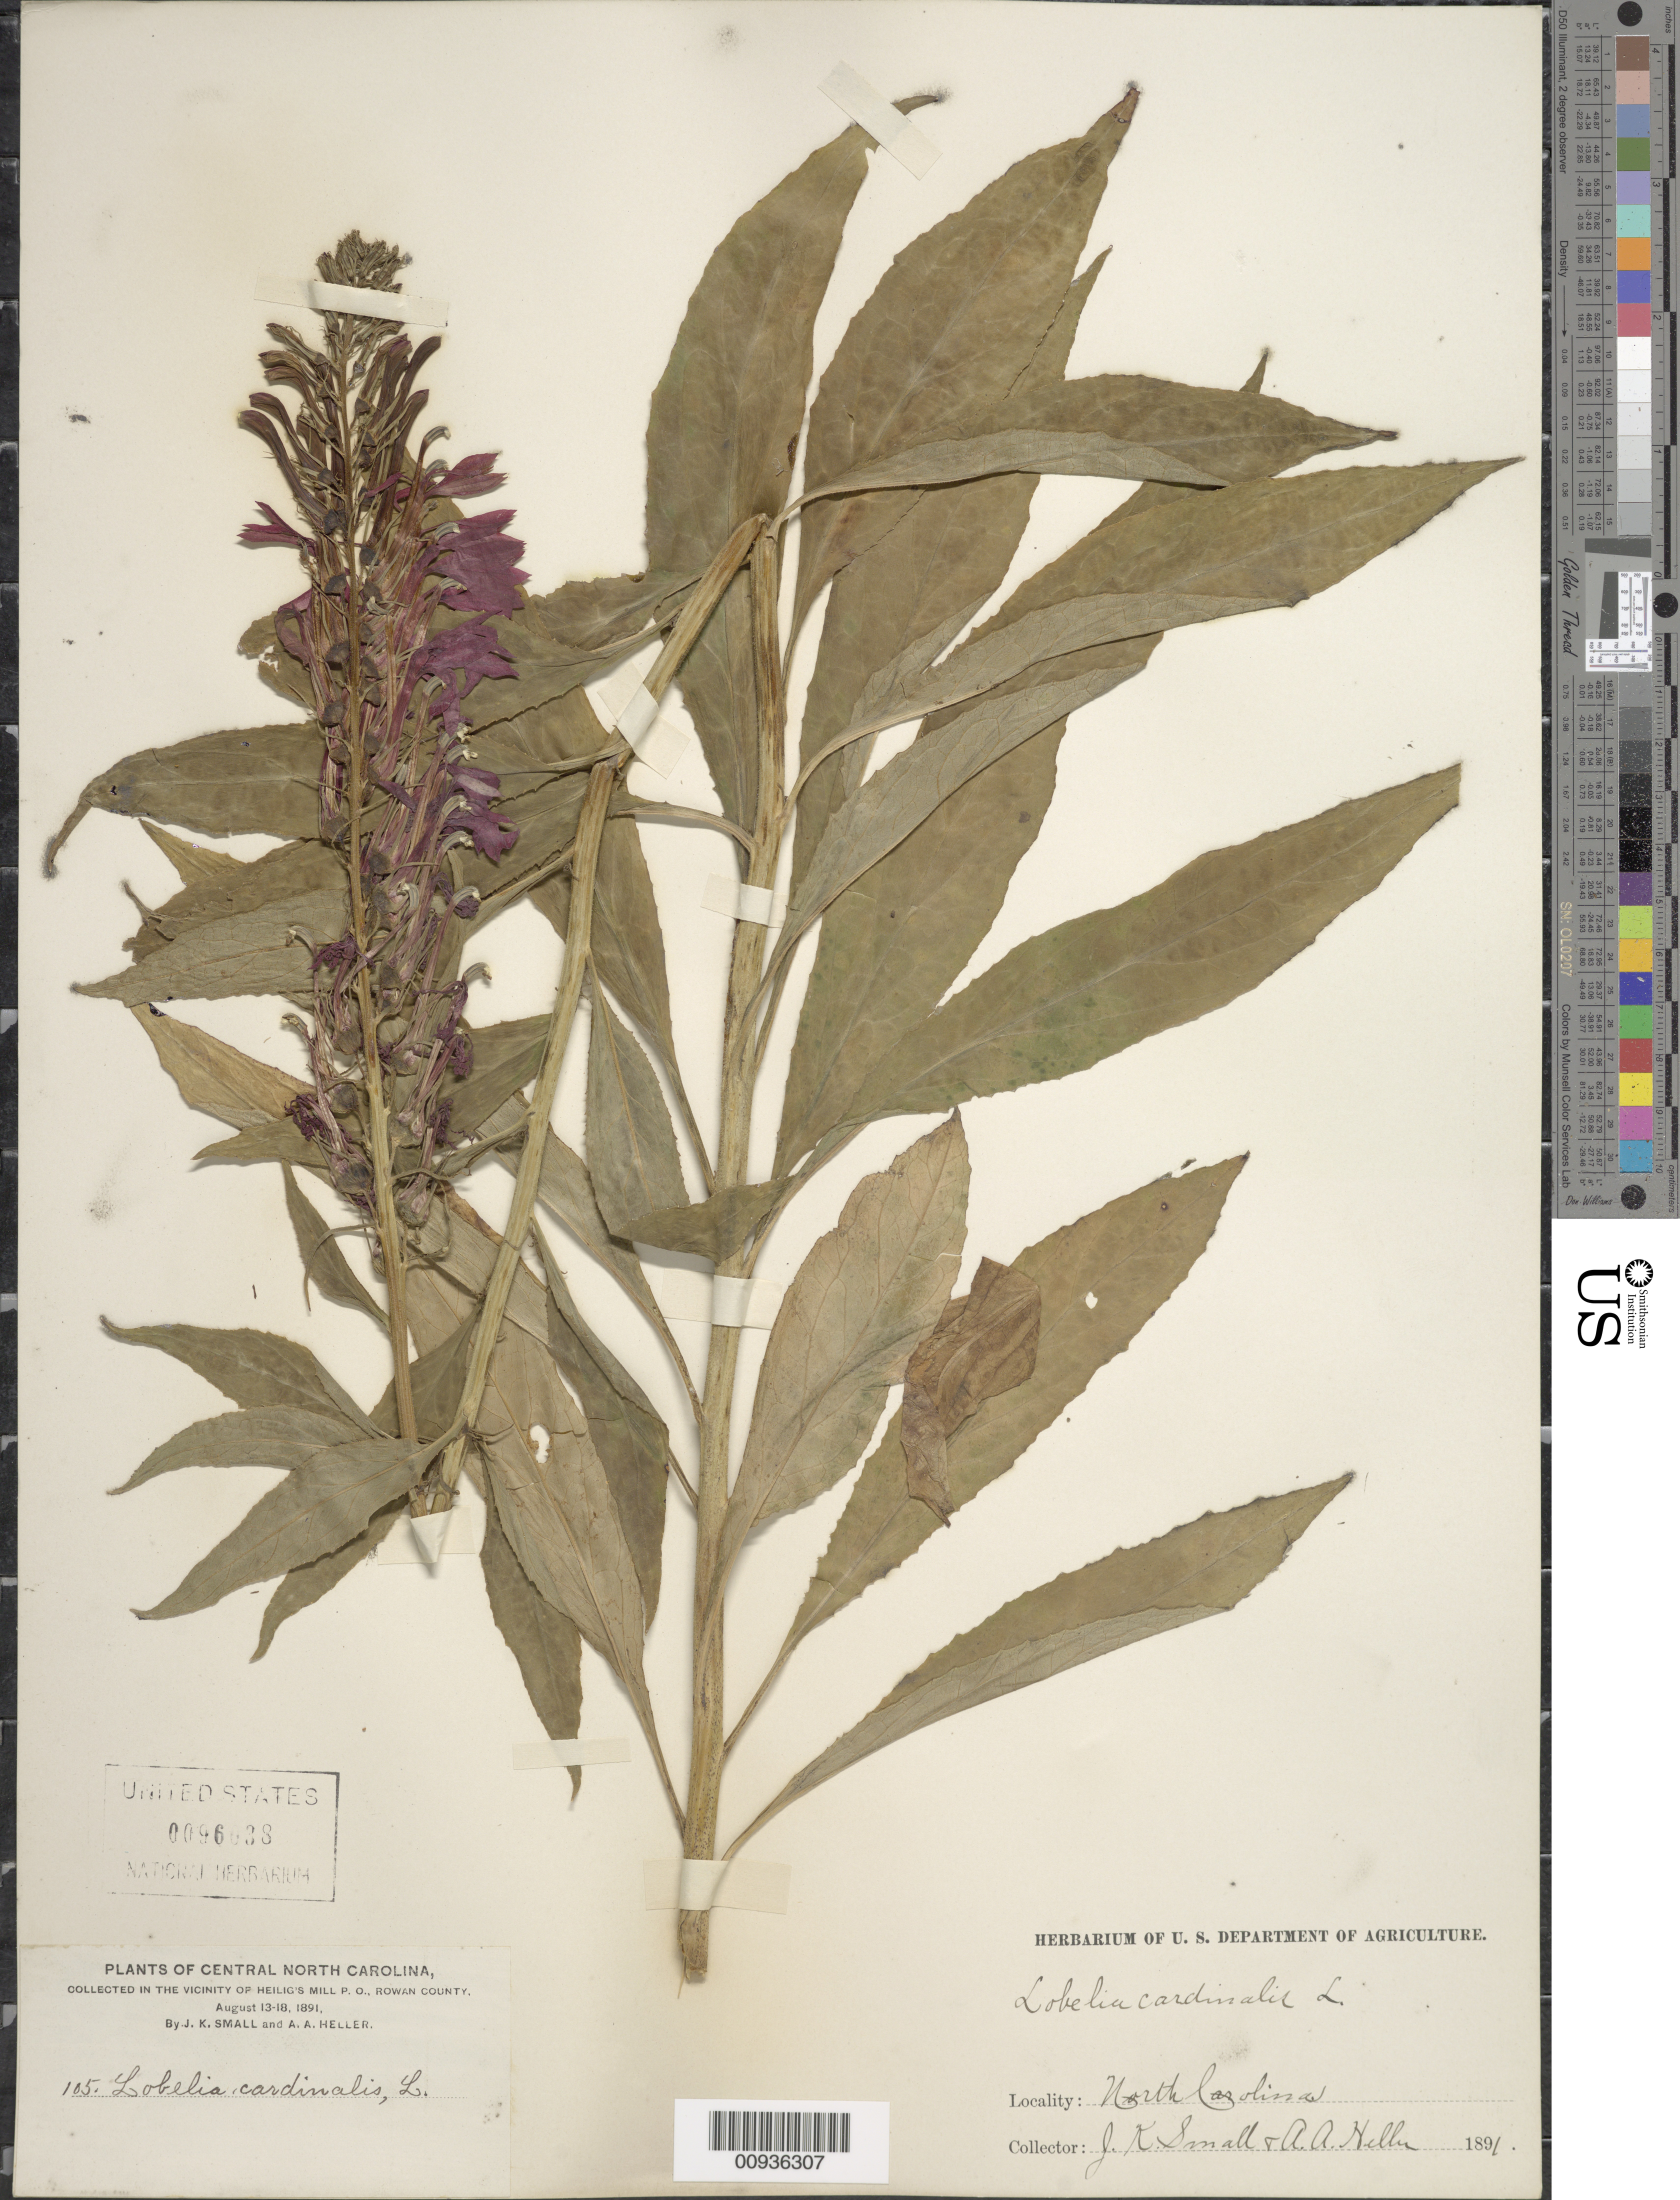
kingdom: Plantae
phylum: Tracheophyta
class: Magnoliopsida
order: Asterales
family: Campanulaceae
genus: Lobelia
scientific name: Lobelia cardinalis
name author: L.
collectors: J. K. Small & A. A. Heller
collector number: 105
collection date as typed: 13 Aug 1891 to 18 Aug 1891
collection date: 1891-08-13/1891-08-18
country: United States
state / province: North Carolina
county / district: Rowan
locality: Vicinity of Heilig's Mill post office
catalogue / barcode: US 96038